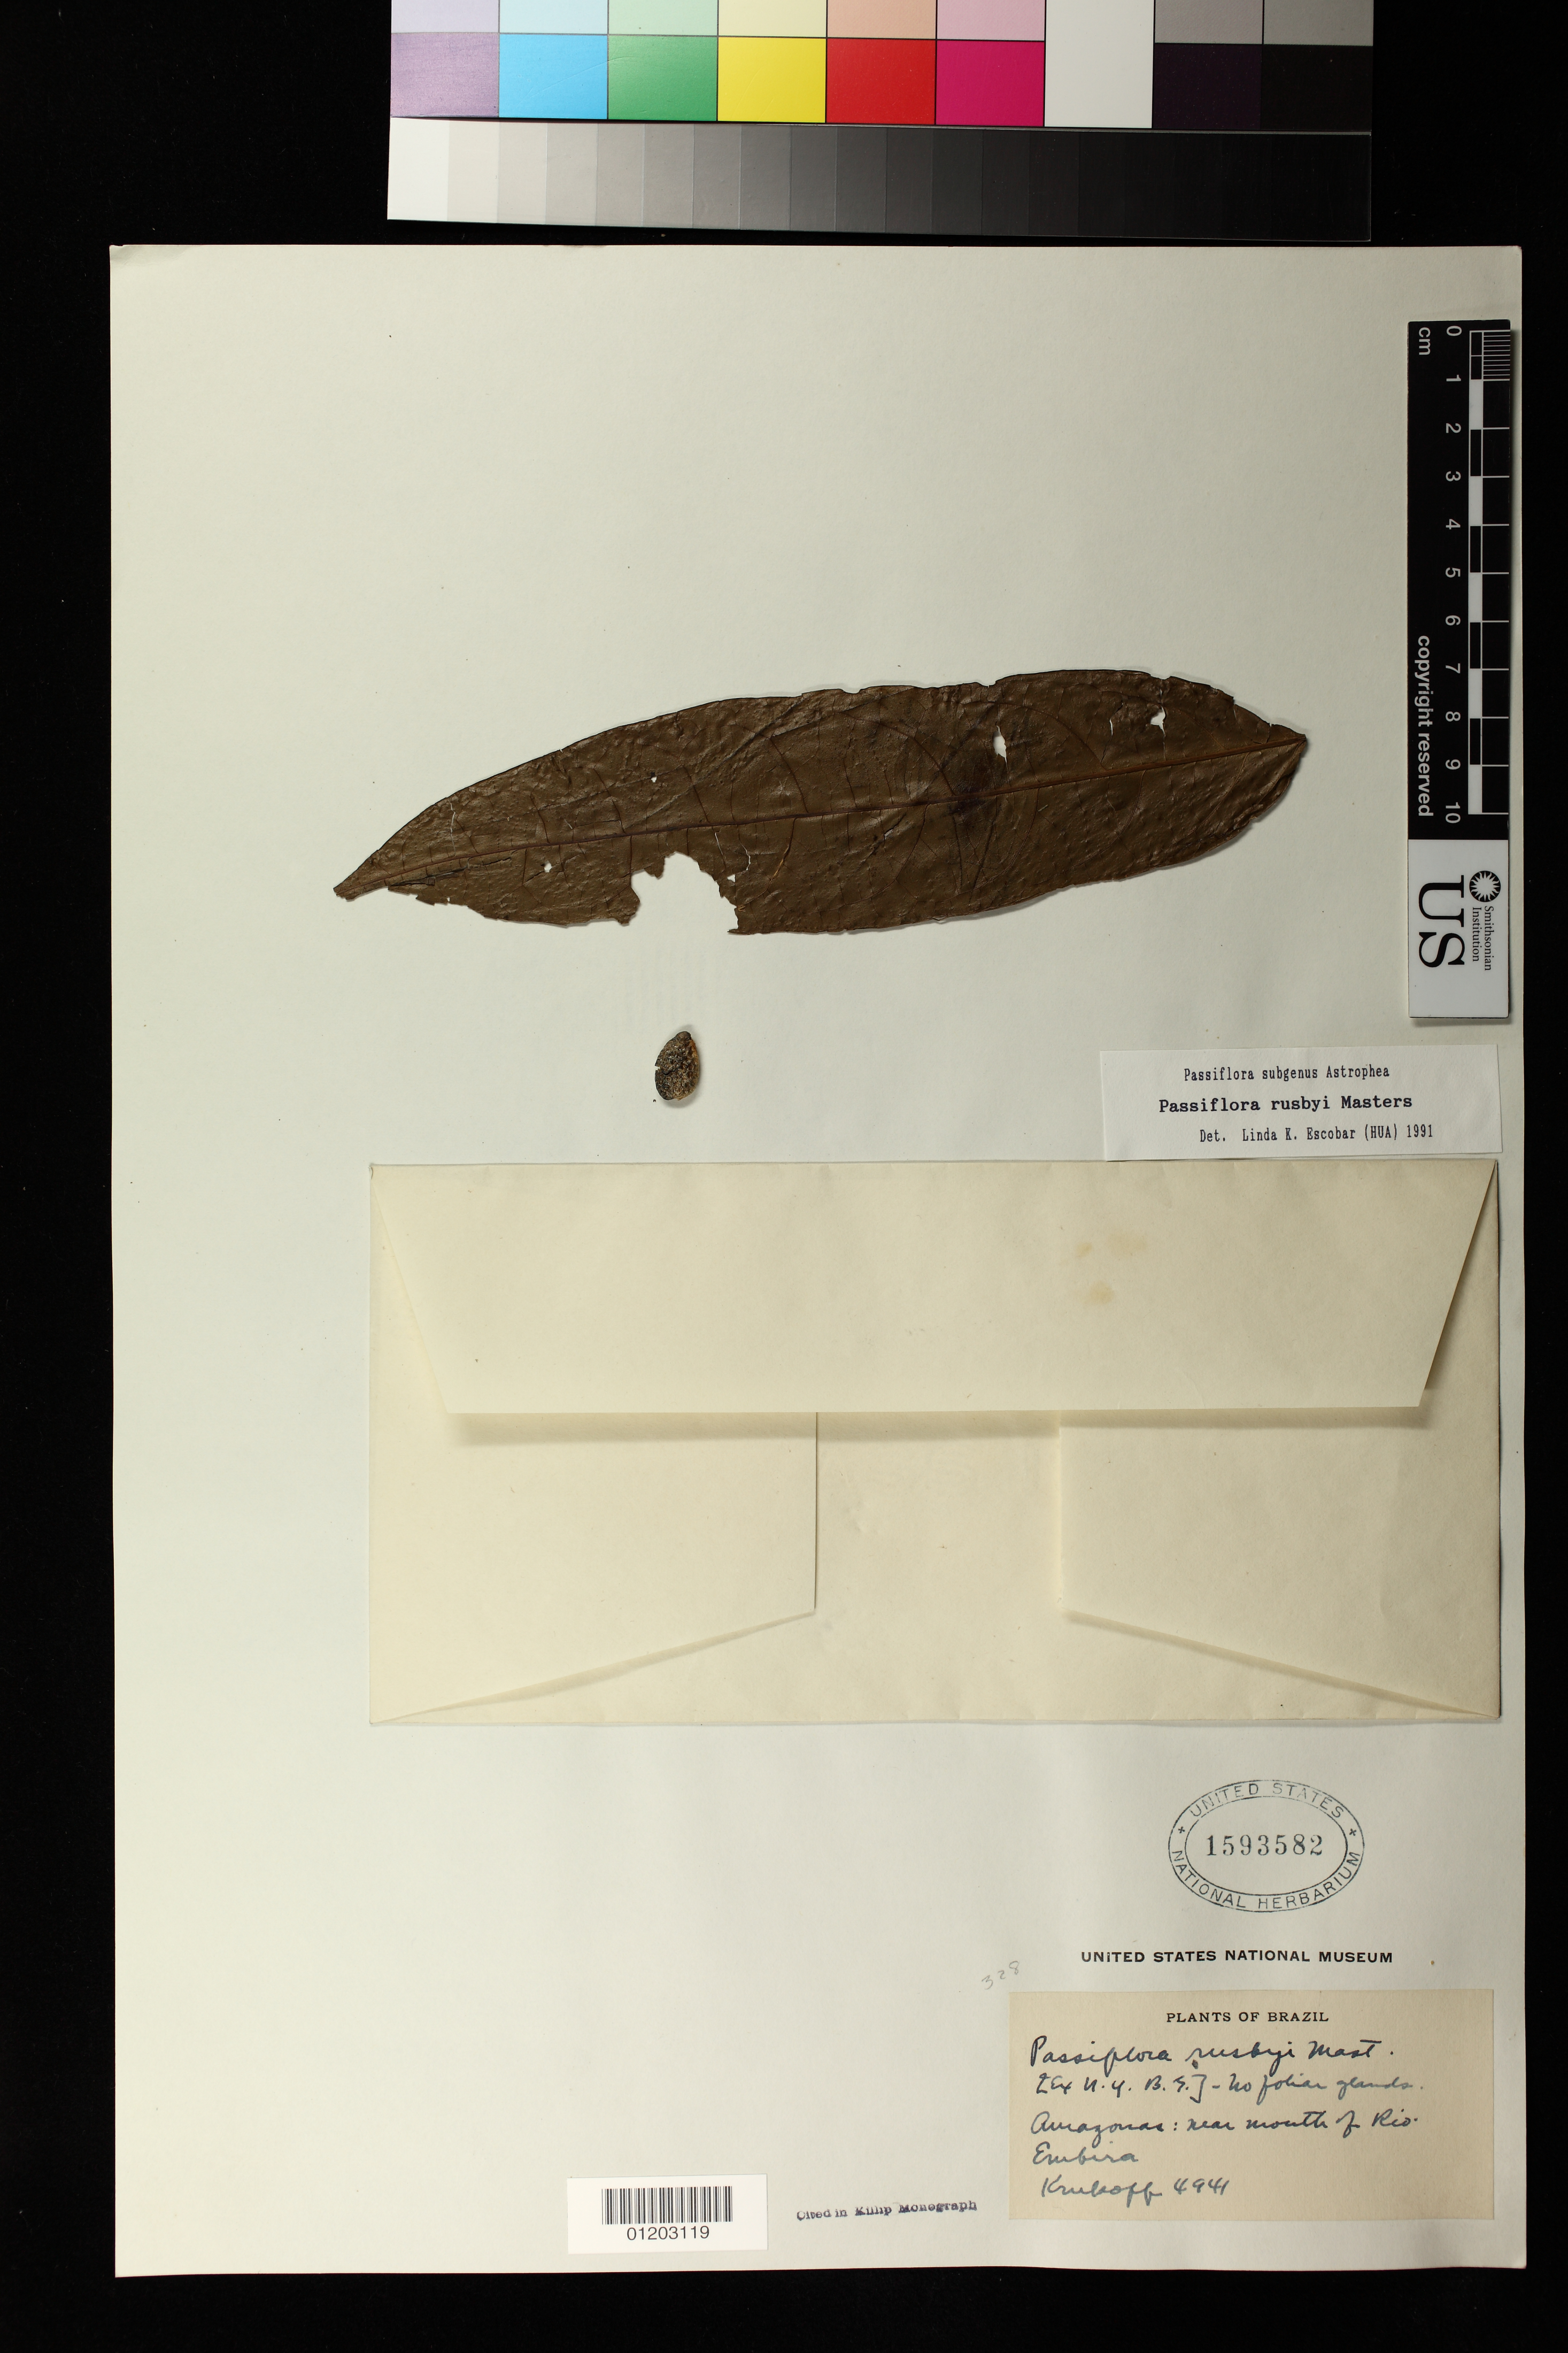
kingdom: Plantae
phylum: Tracheophyta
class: Magnoliopsida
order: Malpighiales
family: Passifloraceae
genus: Passiflora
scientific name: Passiflora rusbyi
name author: Mast.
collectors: B. A. Krukoff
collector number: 4941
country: Brazil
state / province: Amazonas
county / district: Embira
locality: Near mouth of Rio Embira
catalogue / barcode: US 1593582